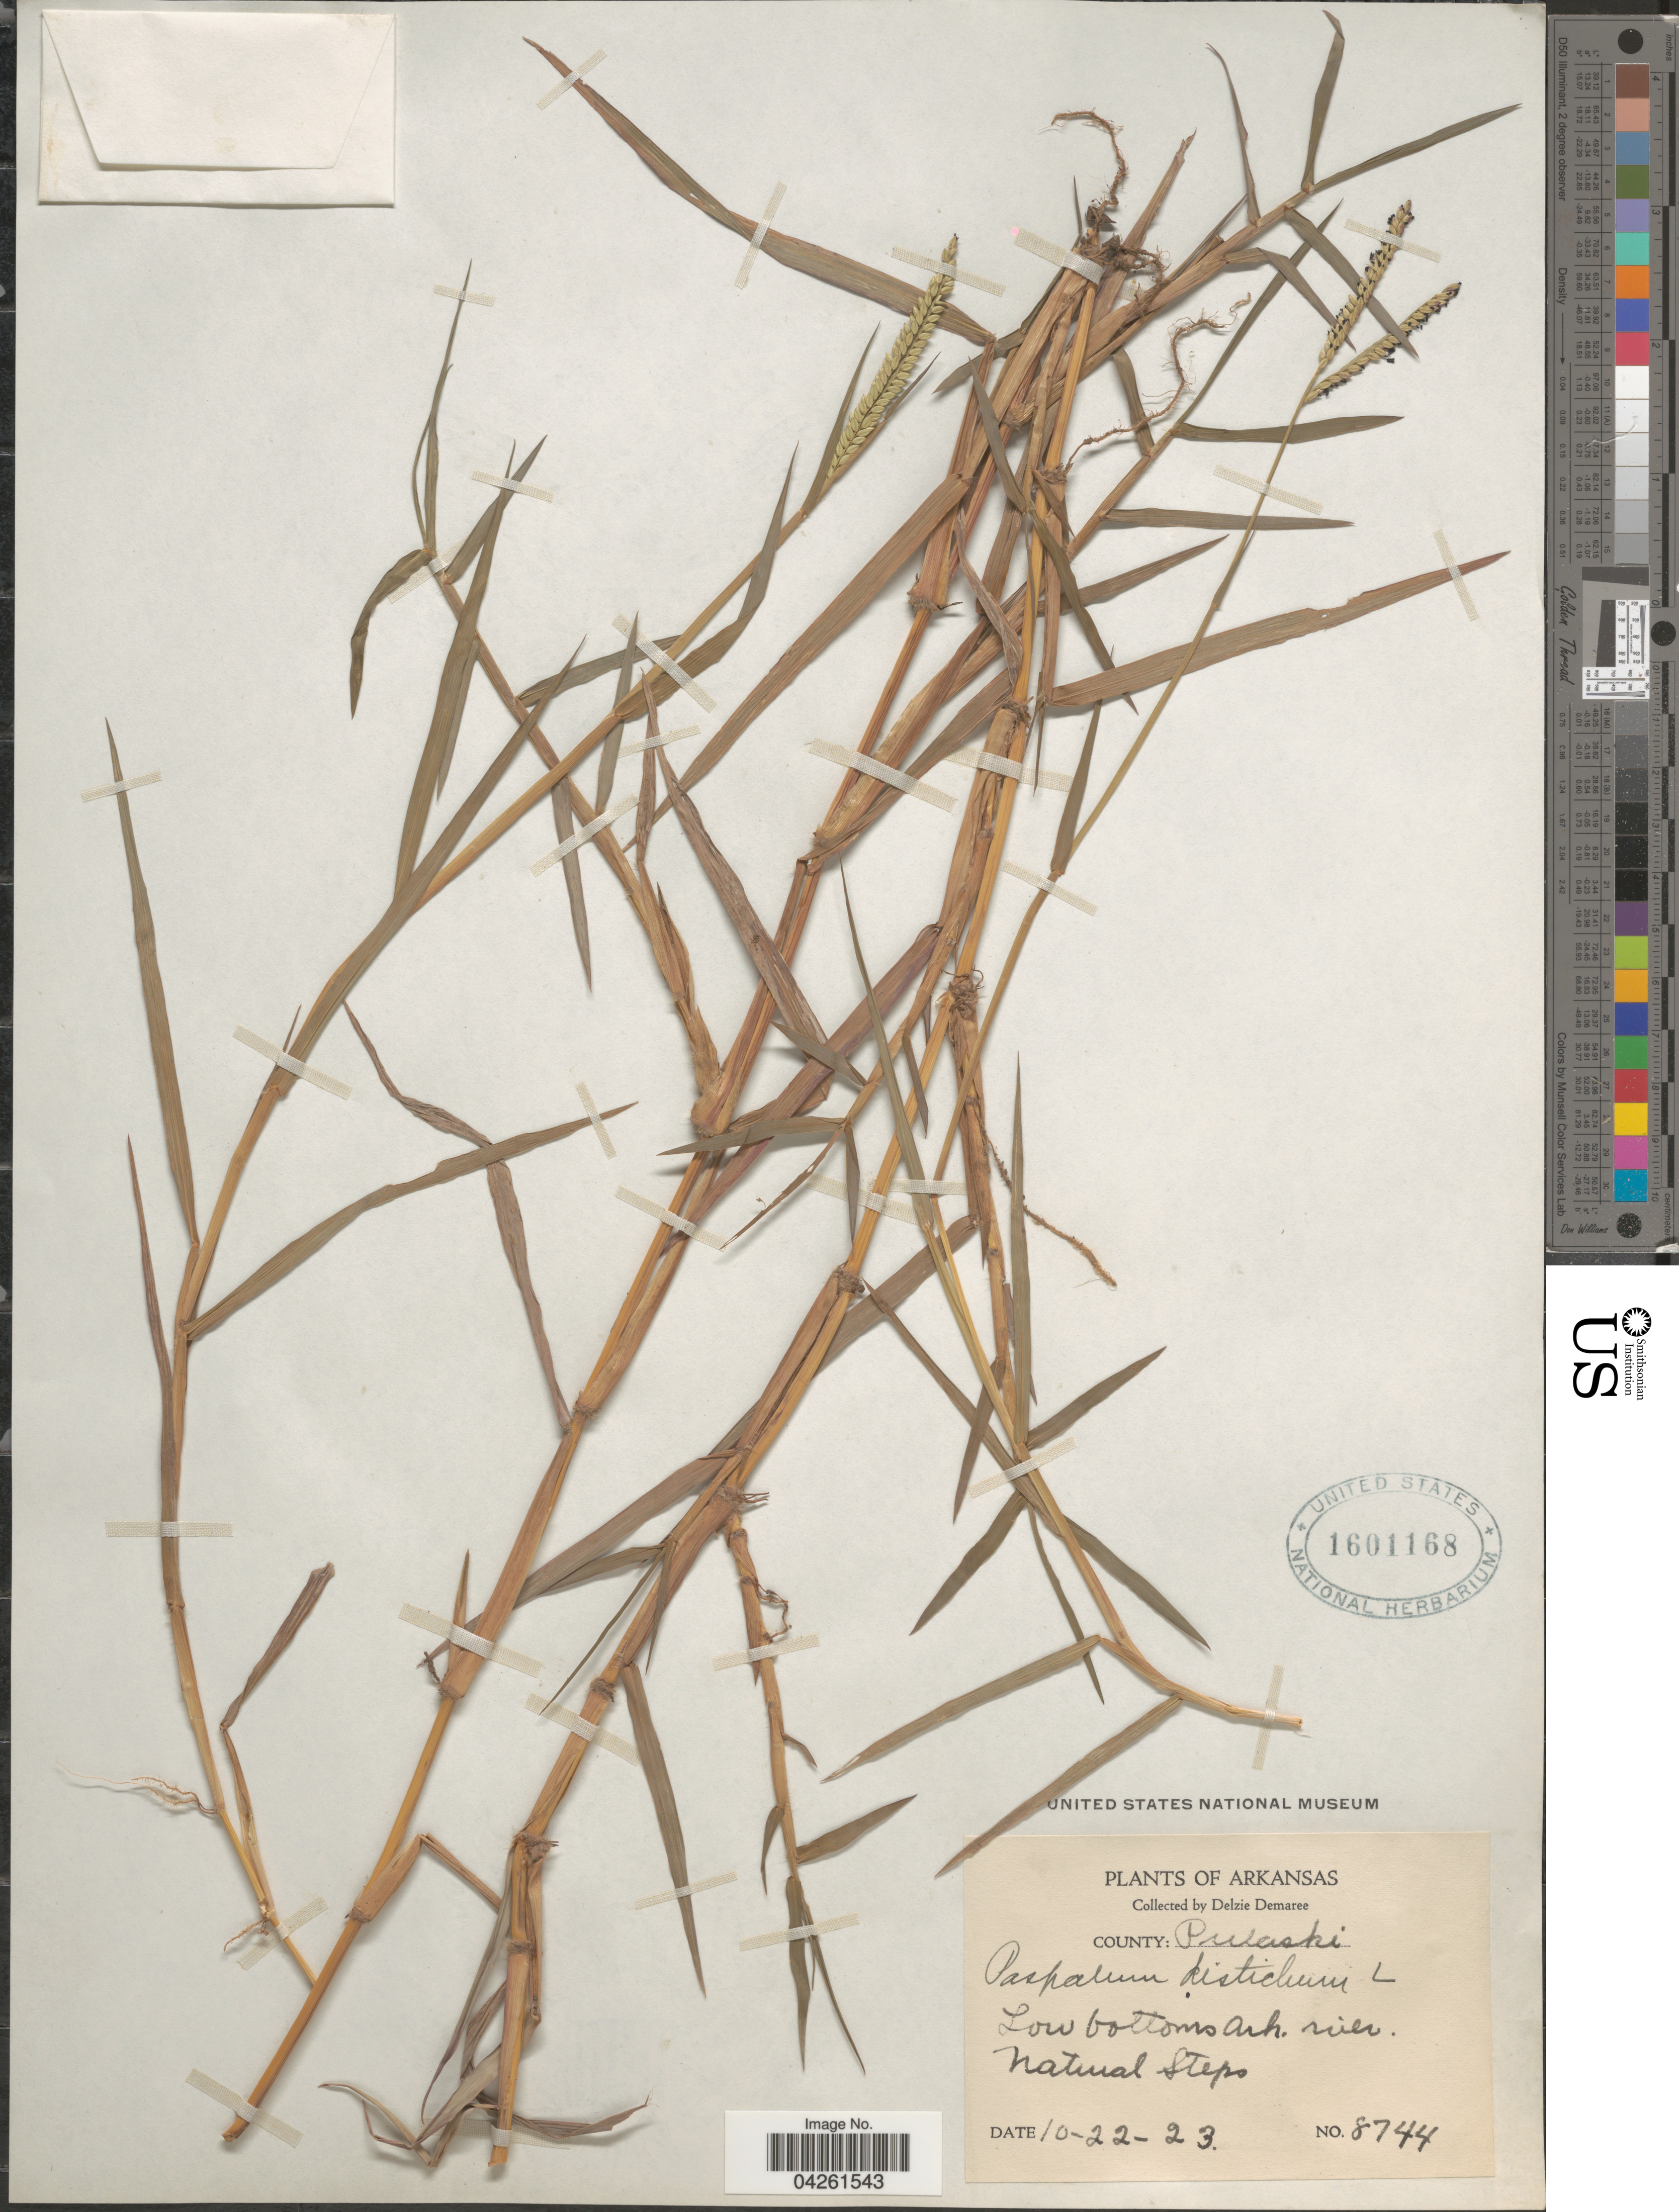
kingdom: Plantae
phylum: Tracheophyta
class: Liliopsida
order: Poales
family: Poaceae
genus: Paspalum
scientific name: Paspalum distichum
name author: L.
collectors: D. Demaree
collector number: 8744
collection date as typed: Transcribed d/m/y: 22/10/23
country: United States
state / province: Arkansas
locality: County: Pulaski. Low bottoms Ark. river. Natural Steps.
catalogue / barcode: US 1601168